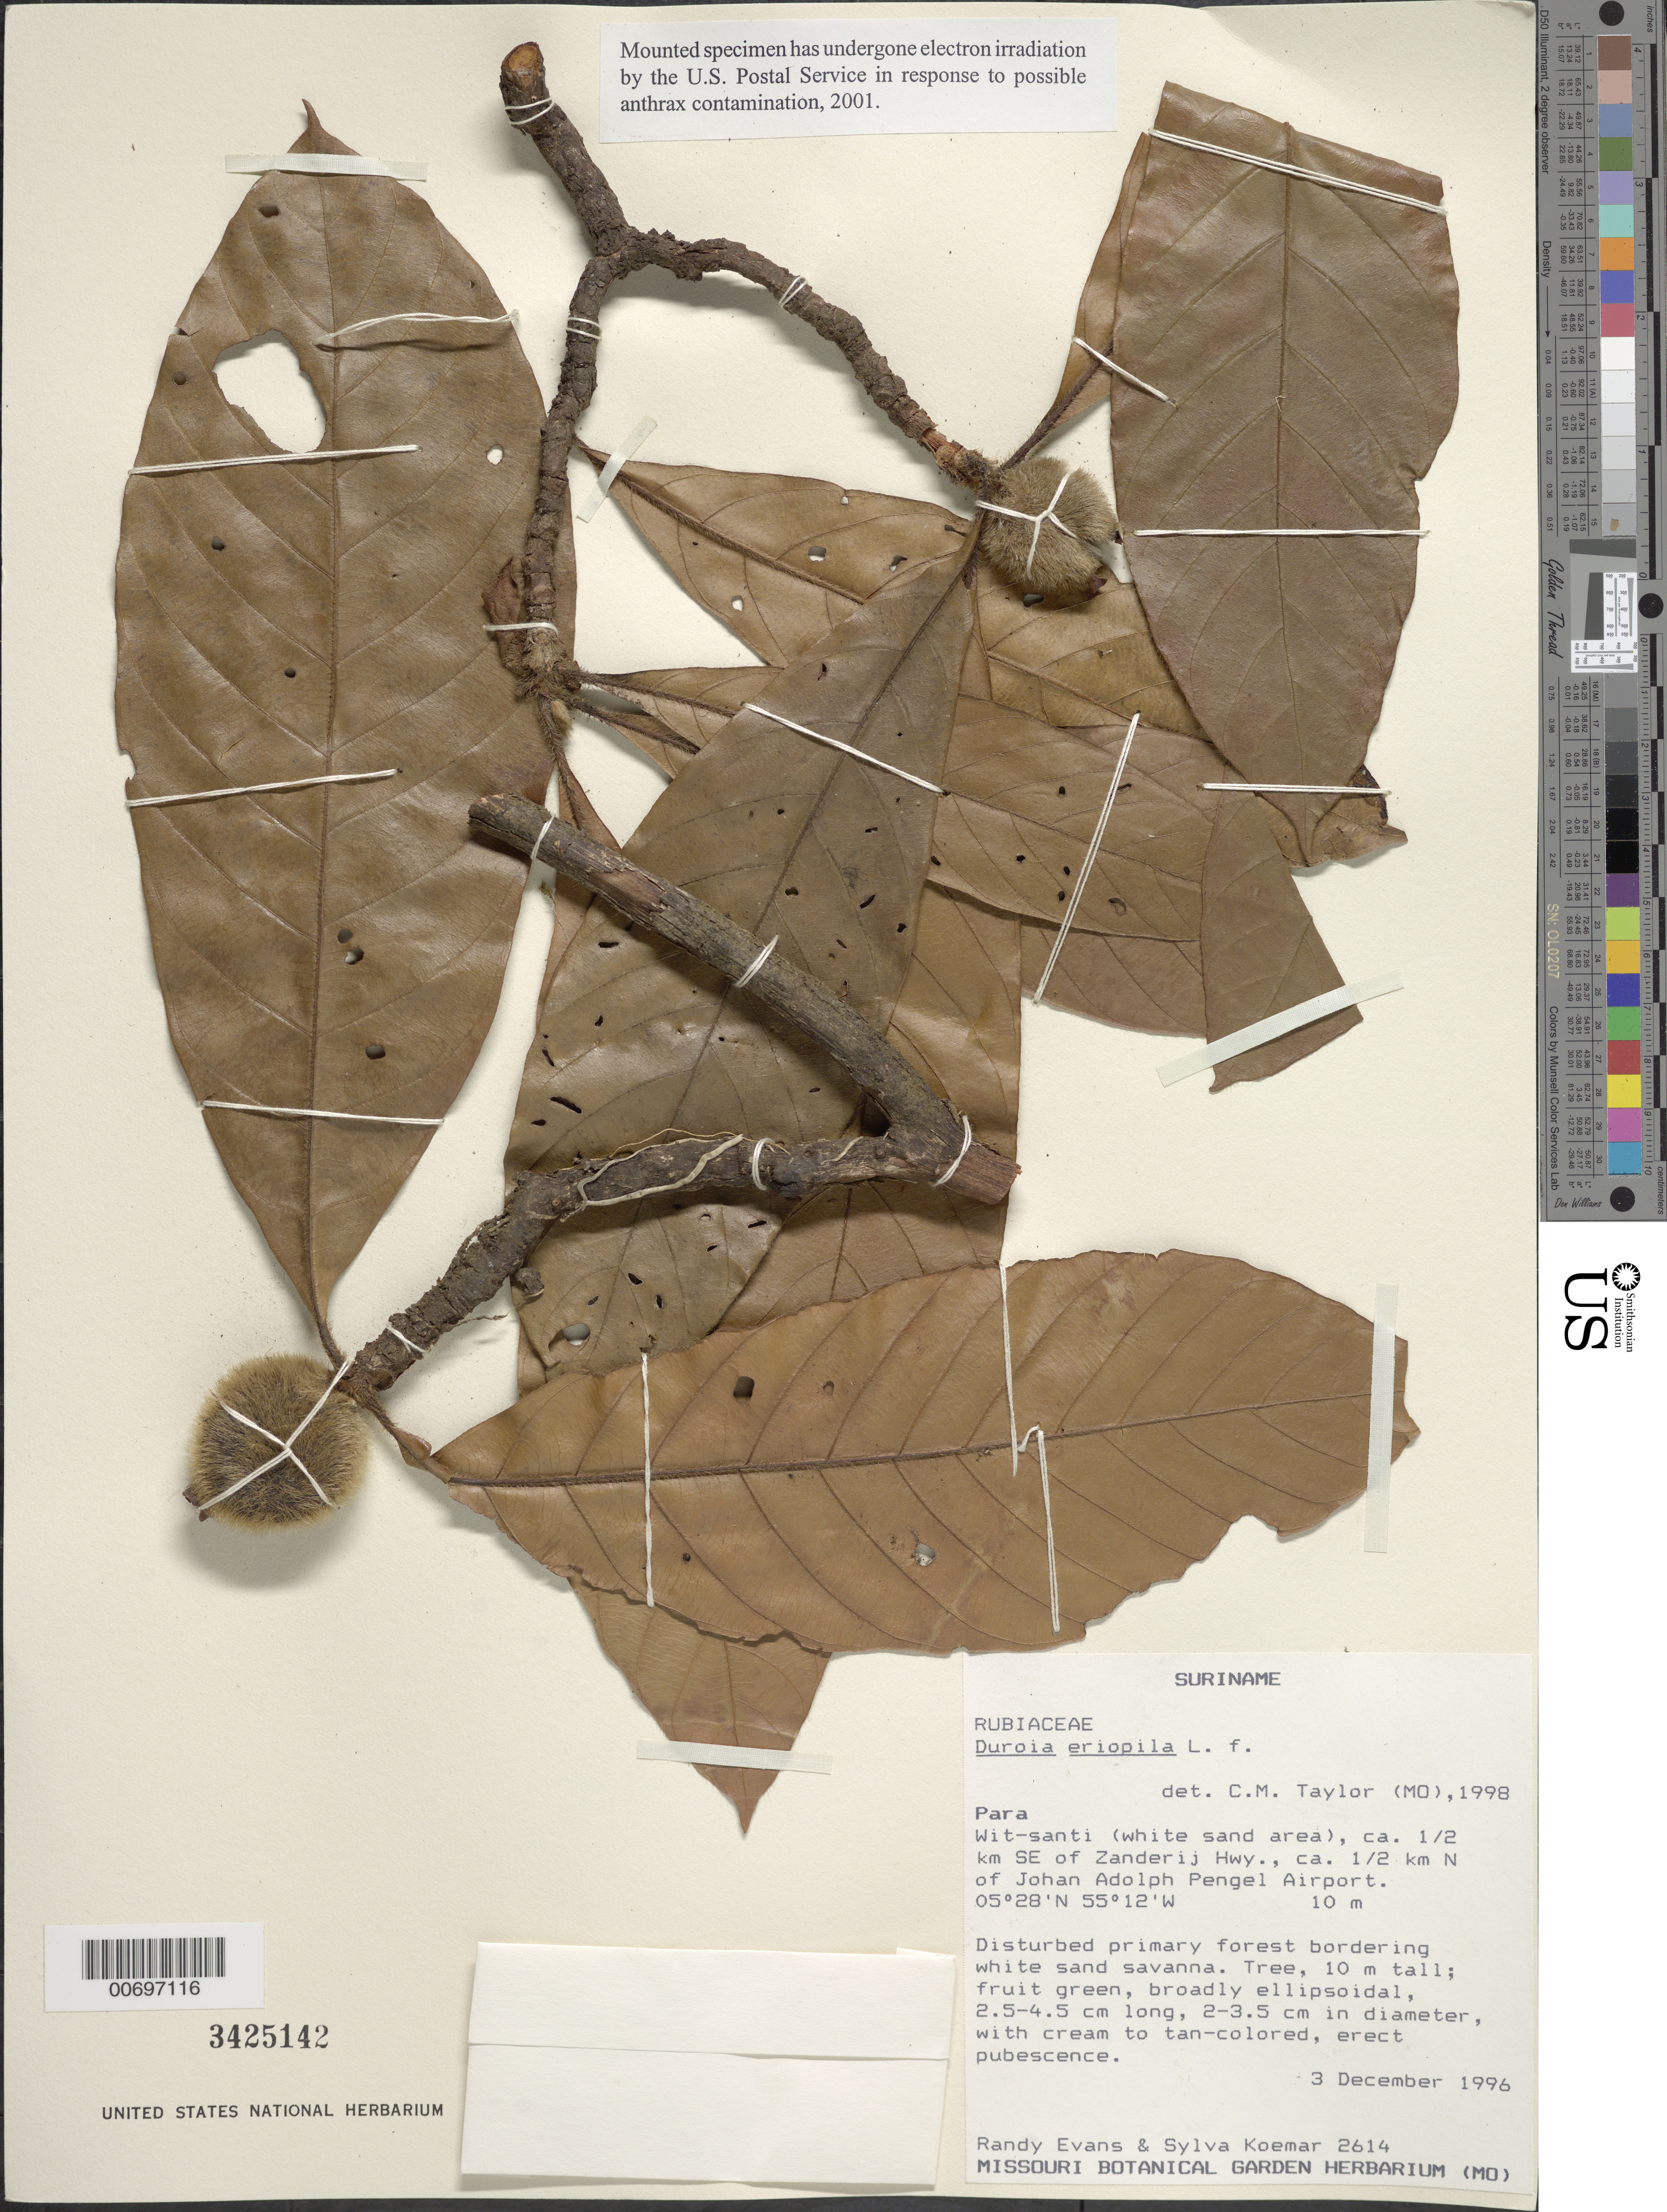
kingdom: Plantae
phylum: Tracheophyta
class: Magnoliopsida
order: Gentianales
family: Rubiaceae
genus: Duroia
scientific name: Duroia eriopila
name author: L. f.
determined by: Taylor, Charlotte M.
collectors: R. Evans & S. Koemar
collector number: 2614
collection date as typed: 3-Dec-96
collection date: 1996-12-03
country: Suriname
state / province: Para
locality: Wit-santi, 0.5 km SE of Zanderij Hwy., 0.5 km N of Johan Adolph Pengel Airport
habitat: Disturbed primary forest bordering white sand savanna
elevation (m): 10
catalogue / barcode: US 3425142